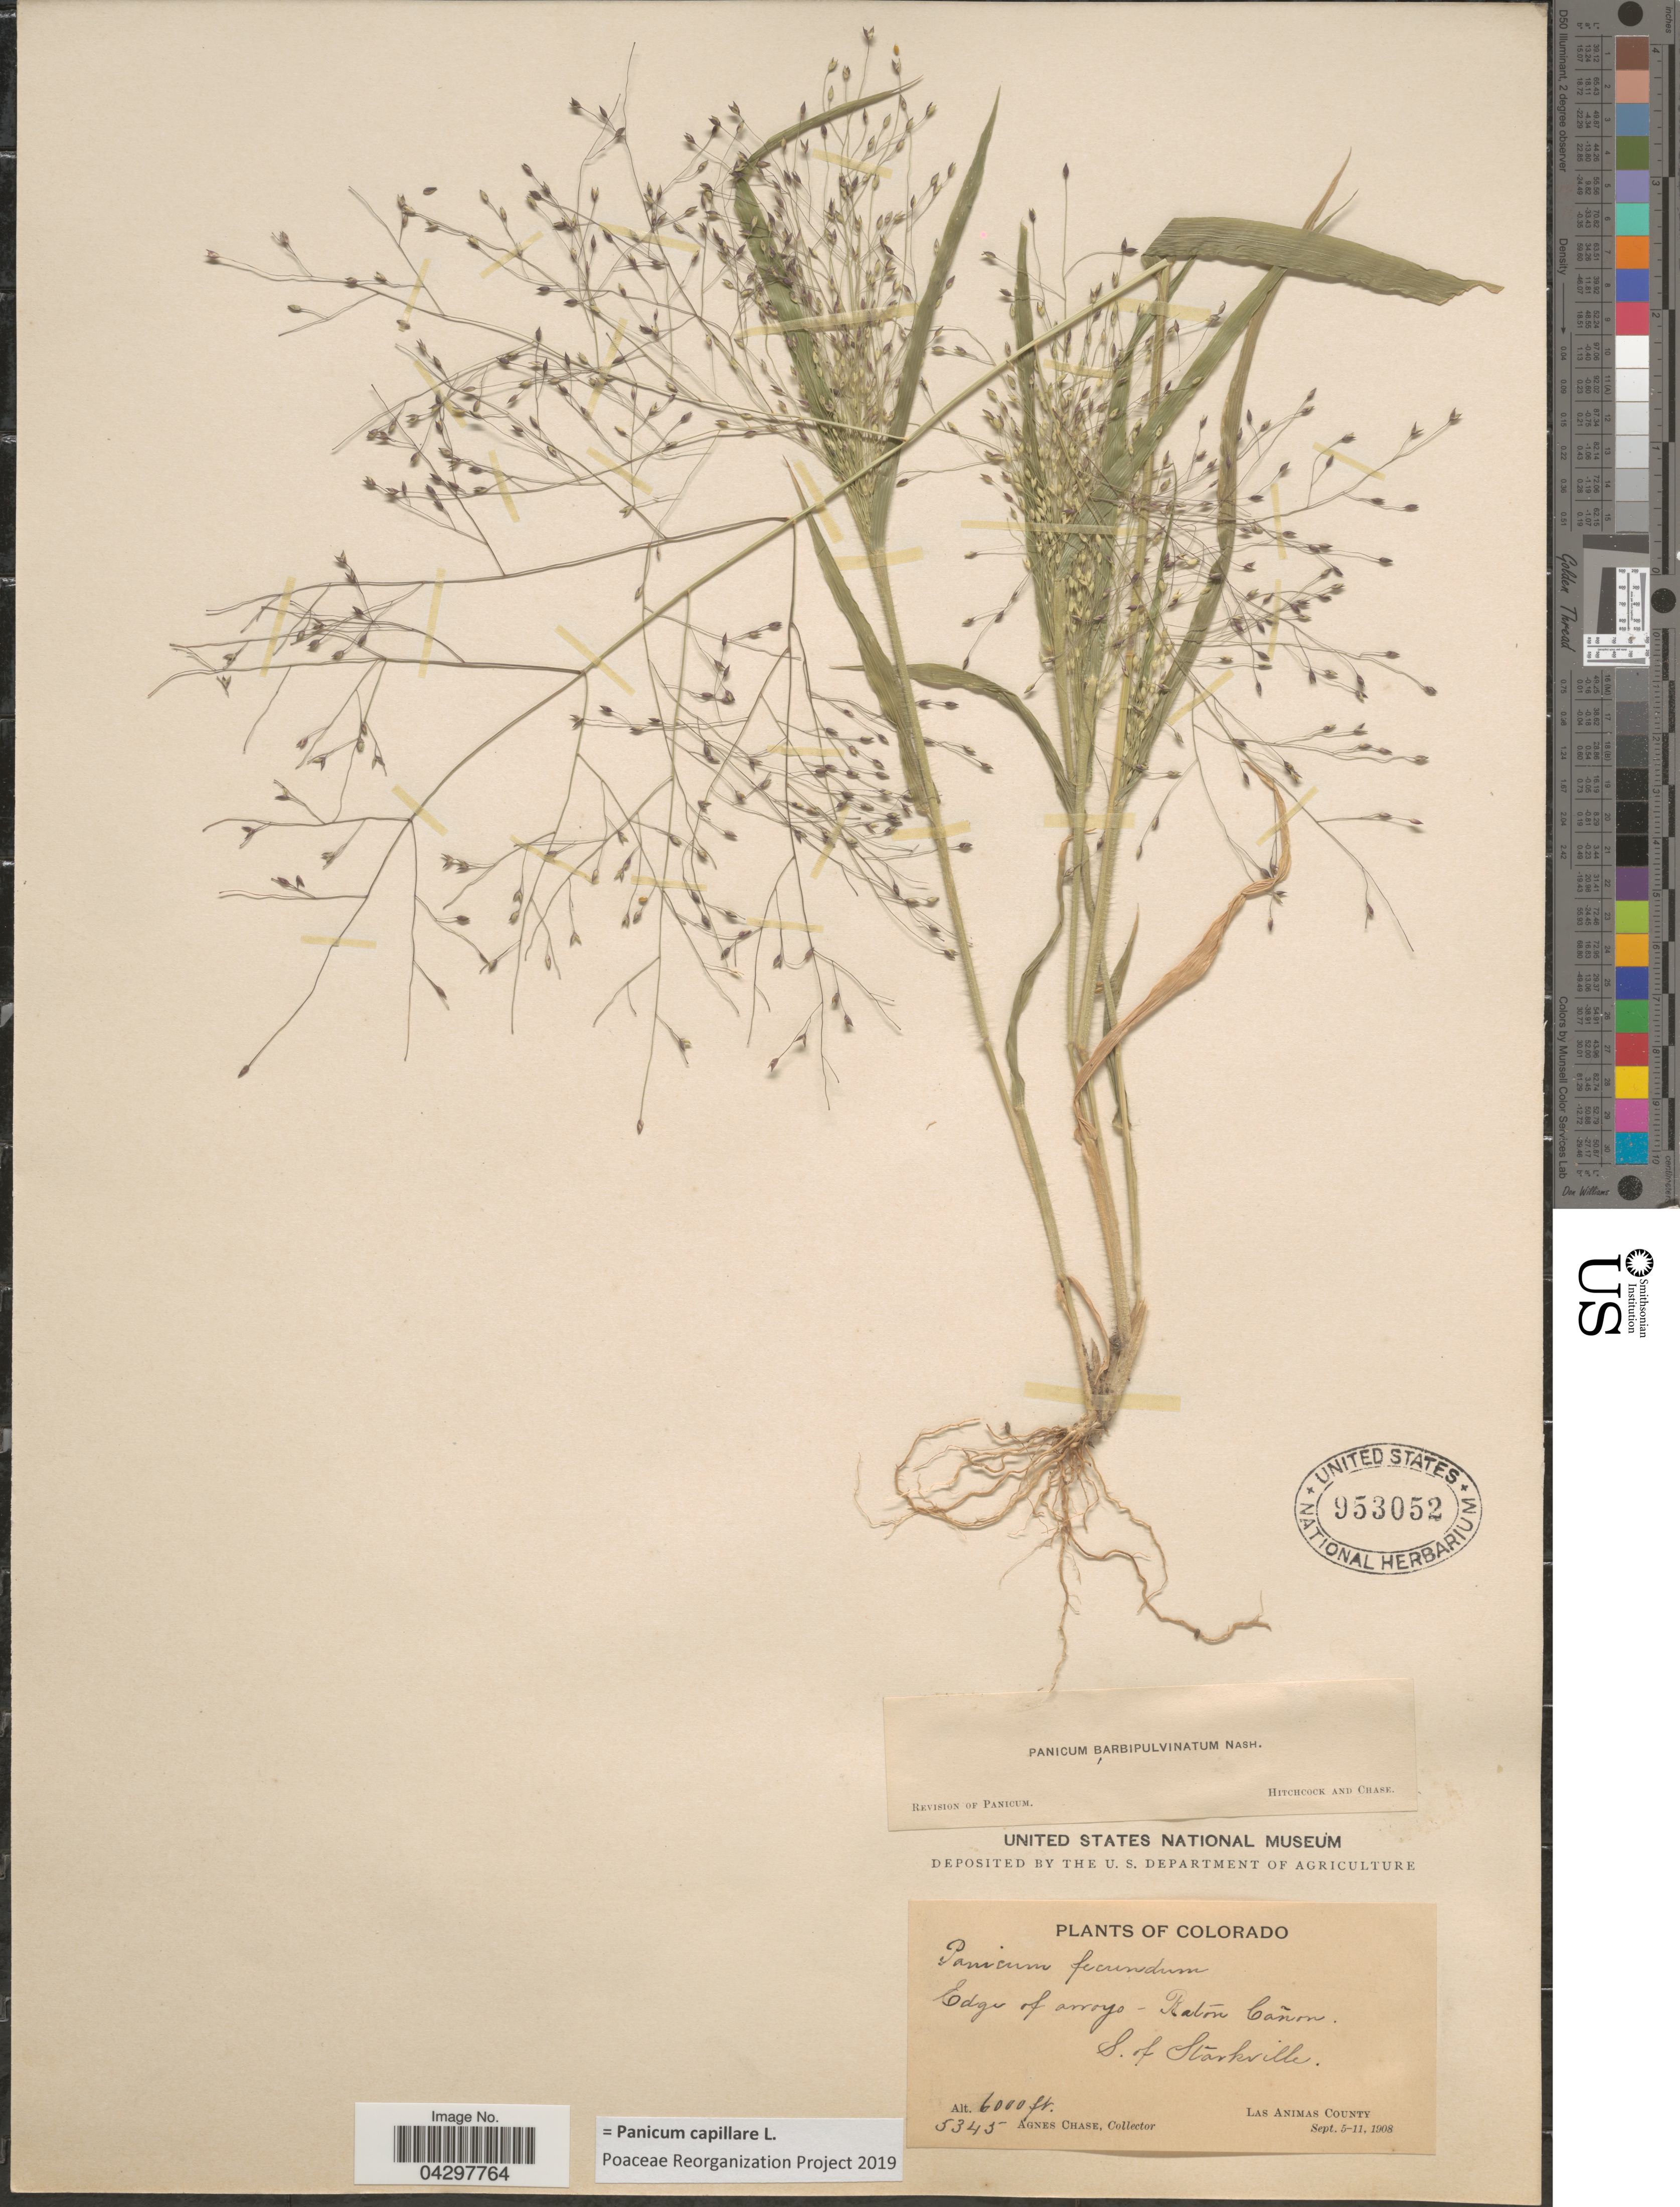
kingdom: Plantae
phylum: Tracheophyta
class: Liliopsida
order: Poales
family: Poaceae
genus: Panicum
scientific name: Panicum capillare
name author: L.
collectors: A. Chase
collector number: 5345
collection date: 1908-09-05/1908-09-11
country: United States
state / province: Colorado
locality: Edge of arroyo - Raton Cañon. S. of Starkville. Las Animas County.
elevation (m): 1829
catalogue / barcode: US 953052